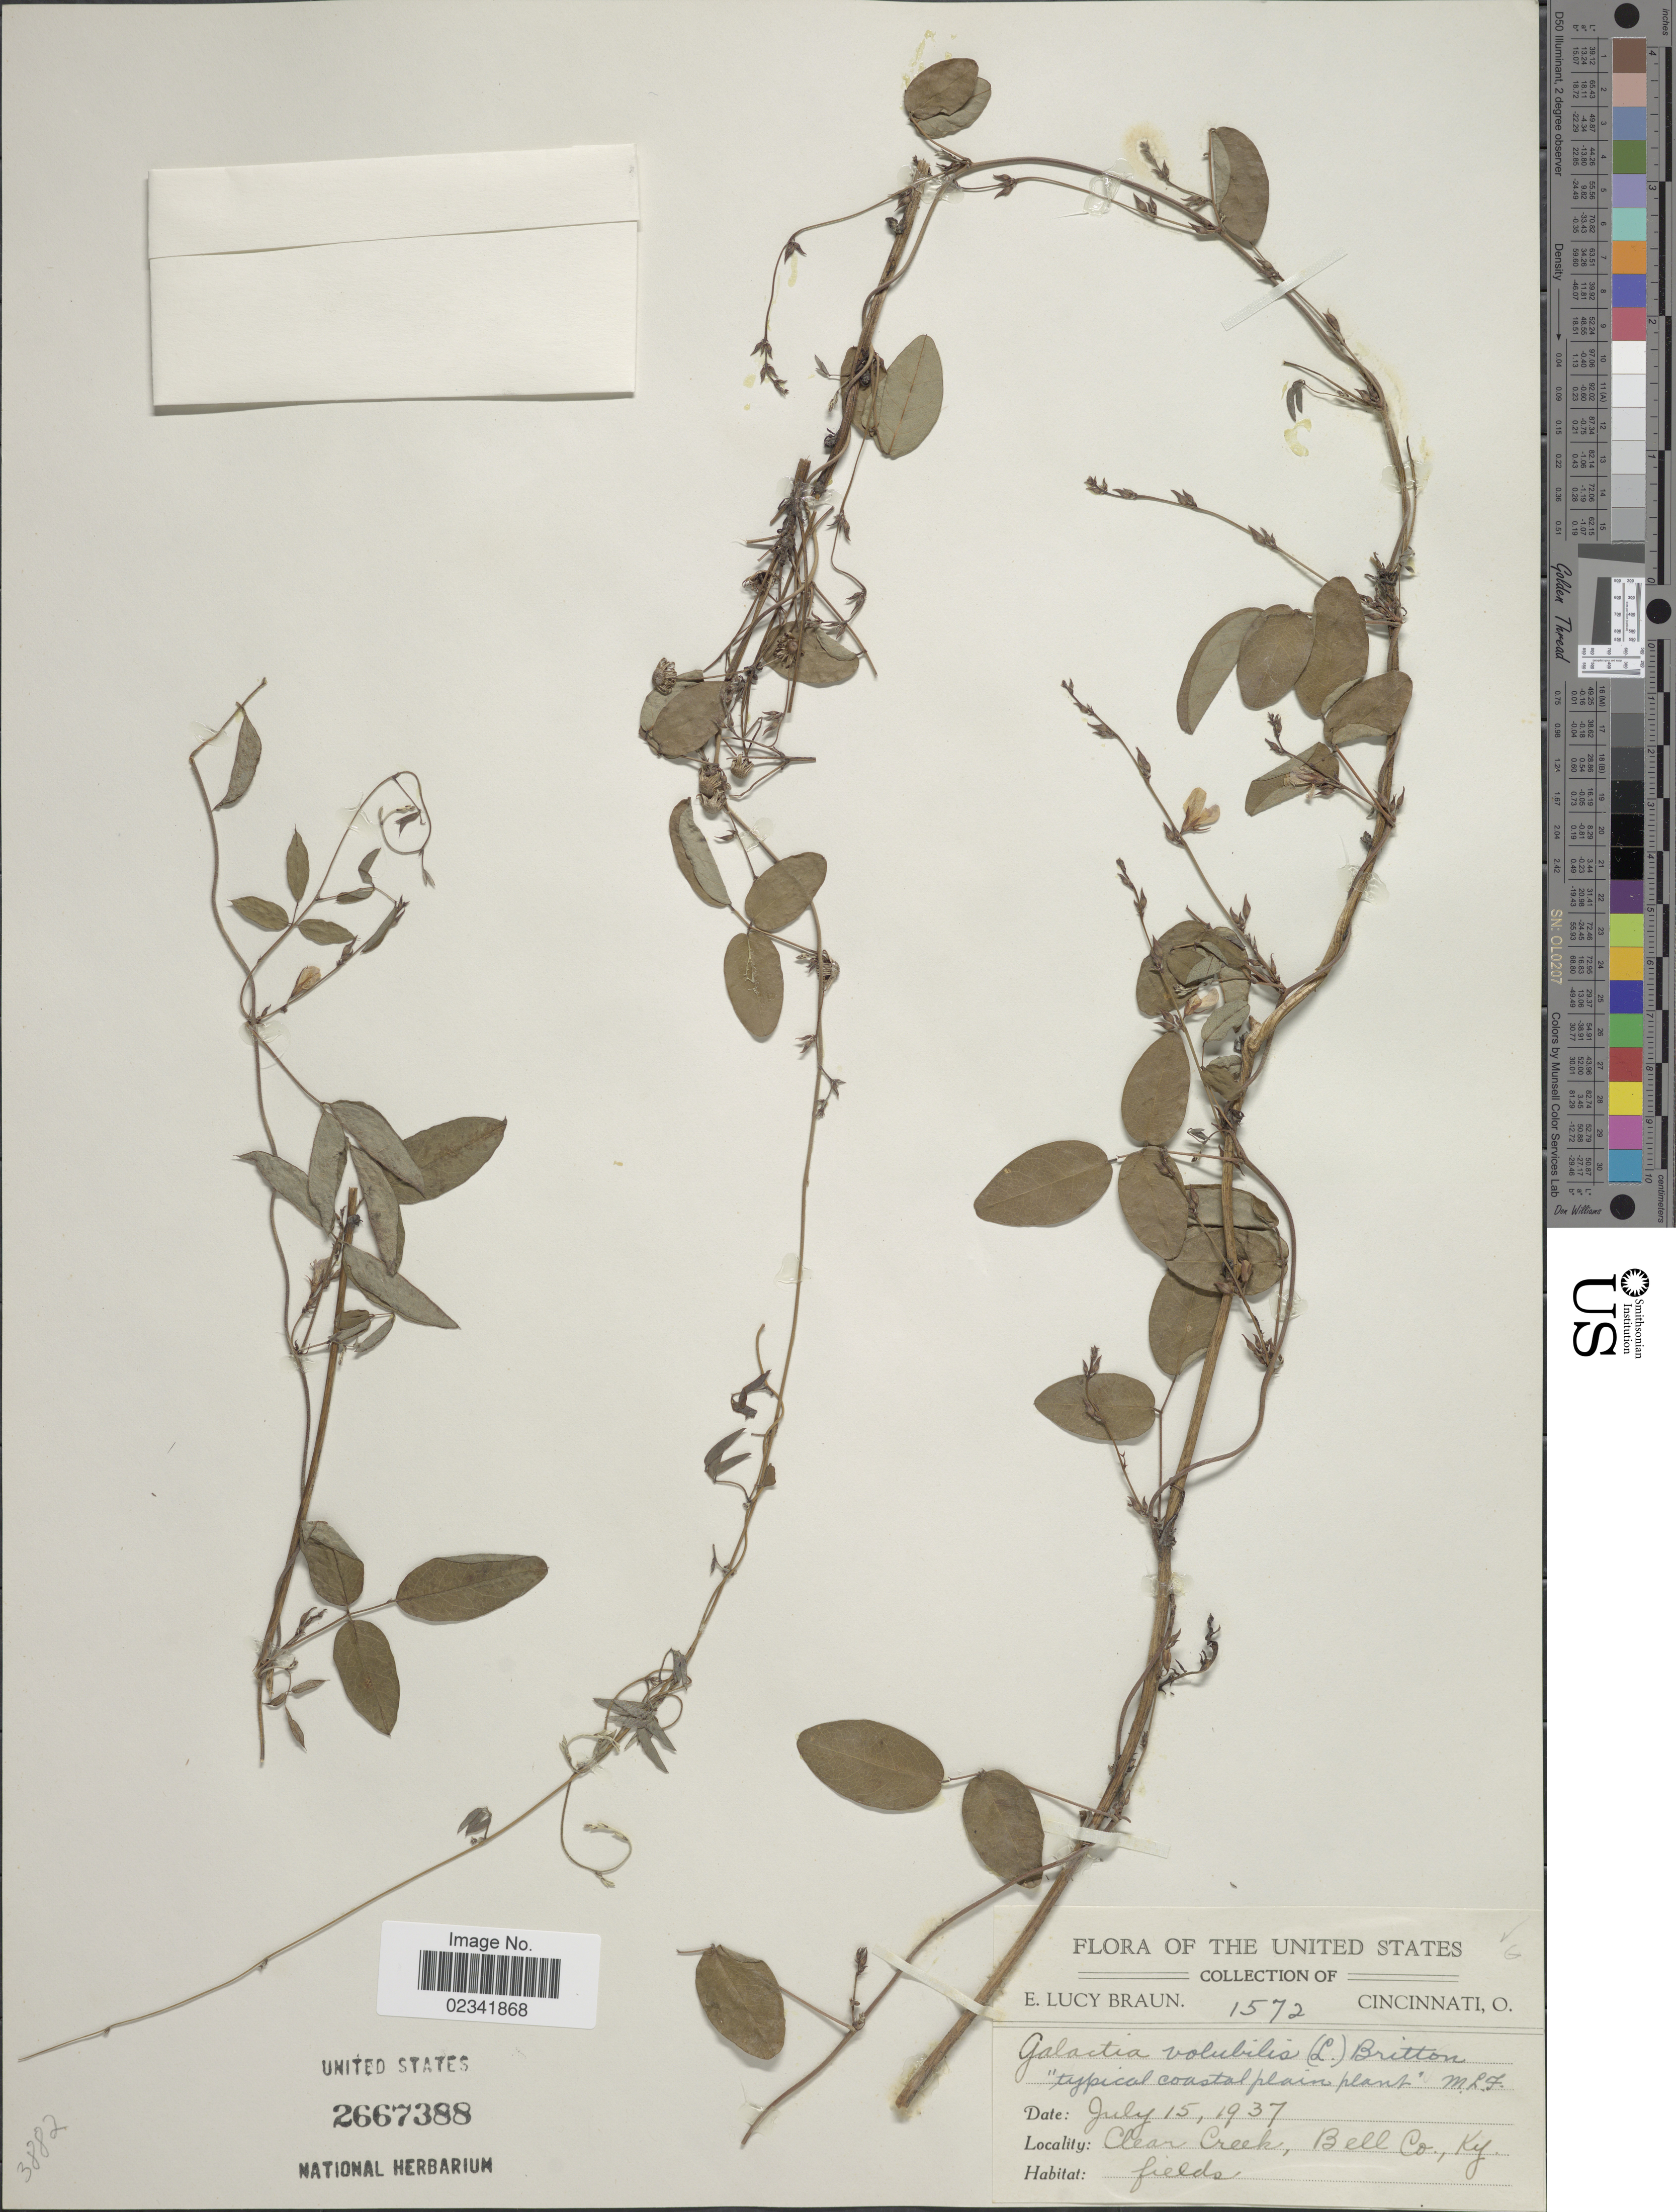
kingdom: Plantae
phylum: Tracheophyta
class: Magnoliopsida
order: Fabales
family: Fabaceae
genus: Galactia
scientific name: Galactia volubilis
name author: (L.) Britton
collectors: E. L. Braun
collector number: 1572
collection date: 1937-07-15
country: United States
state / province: Kentucky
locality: Clear Creek, Bell Co.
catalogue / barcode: US 2667388